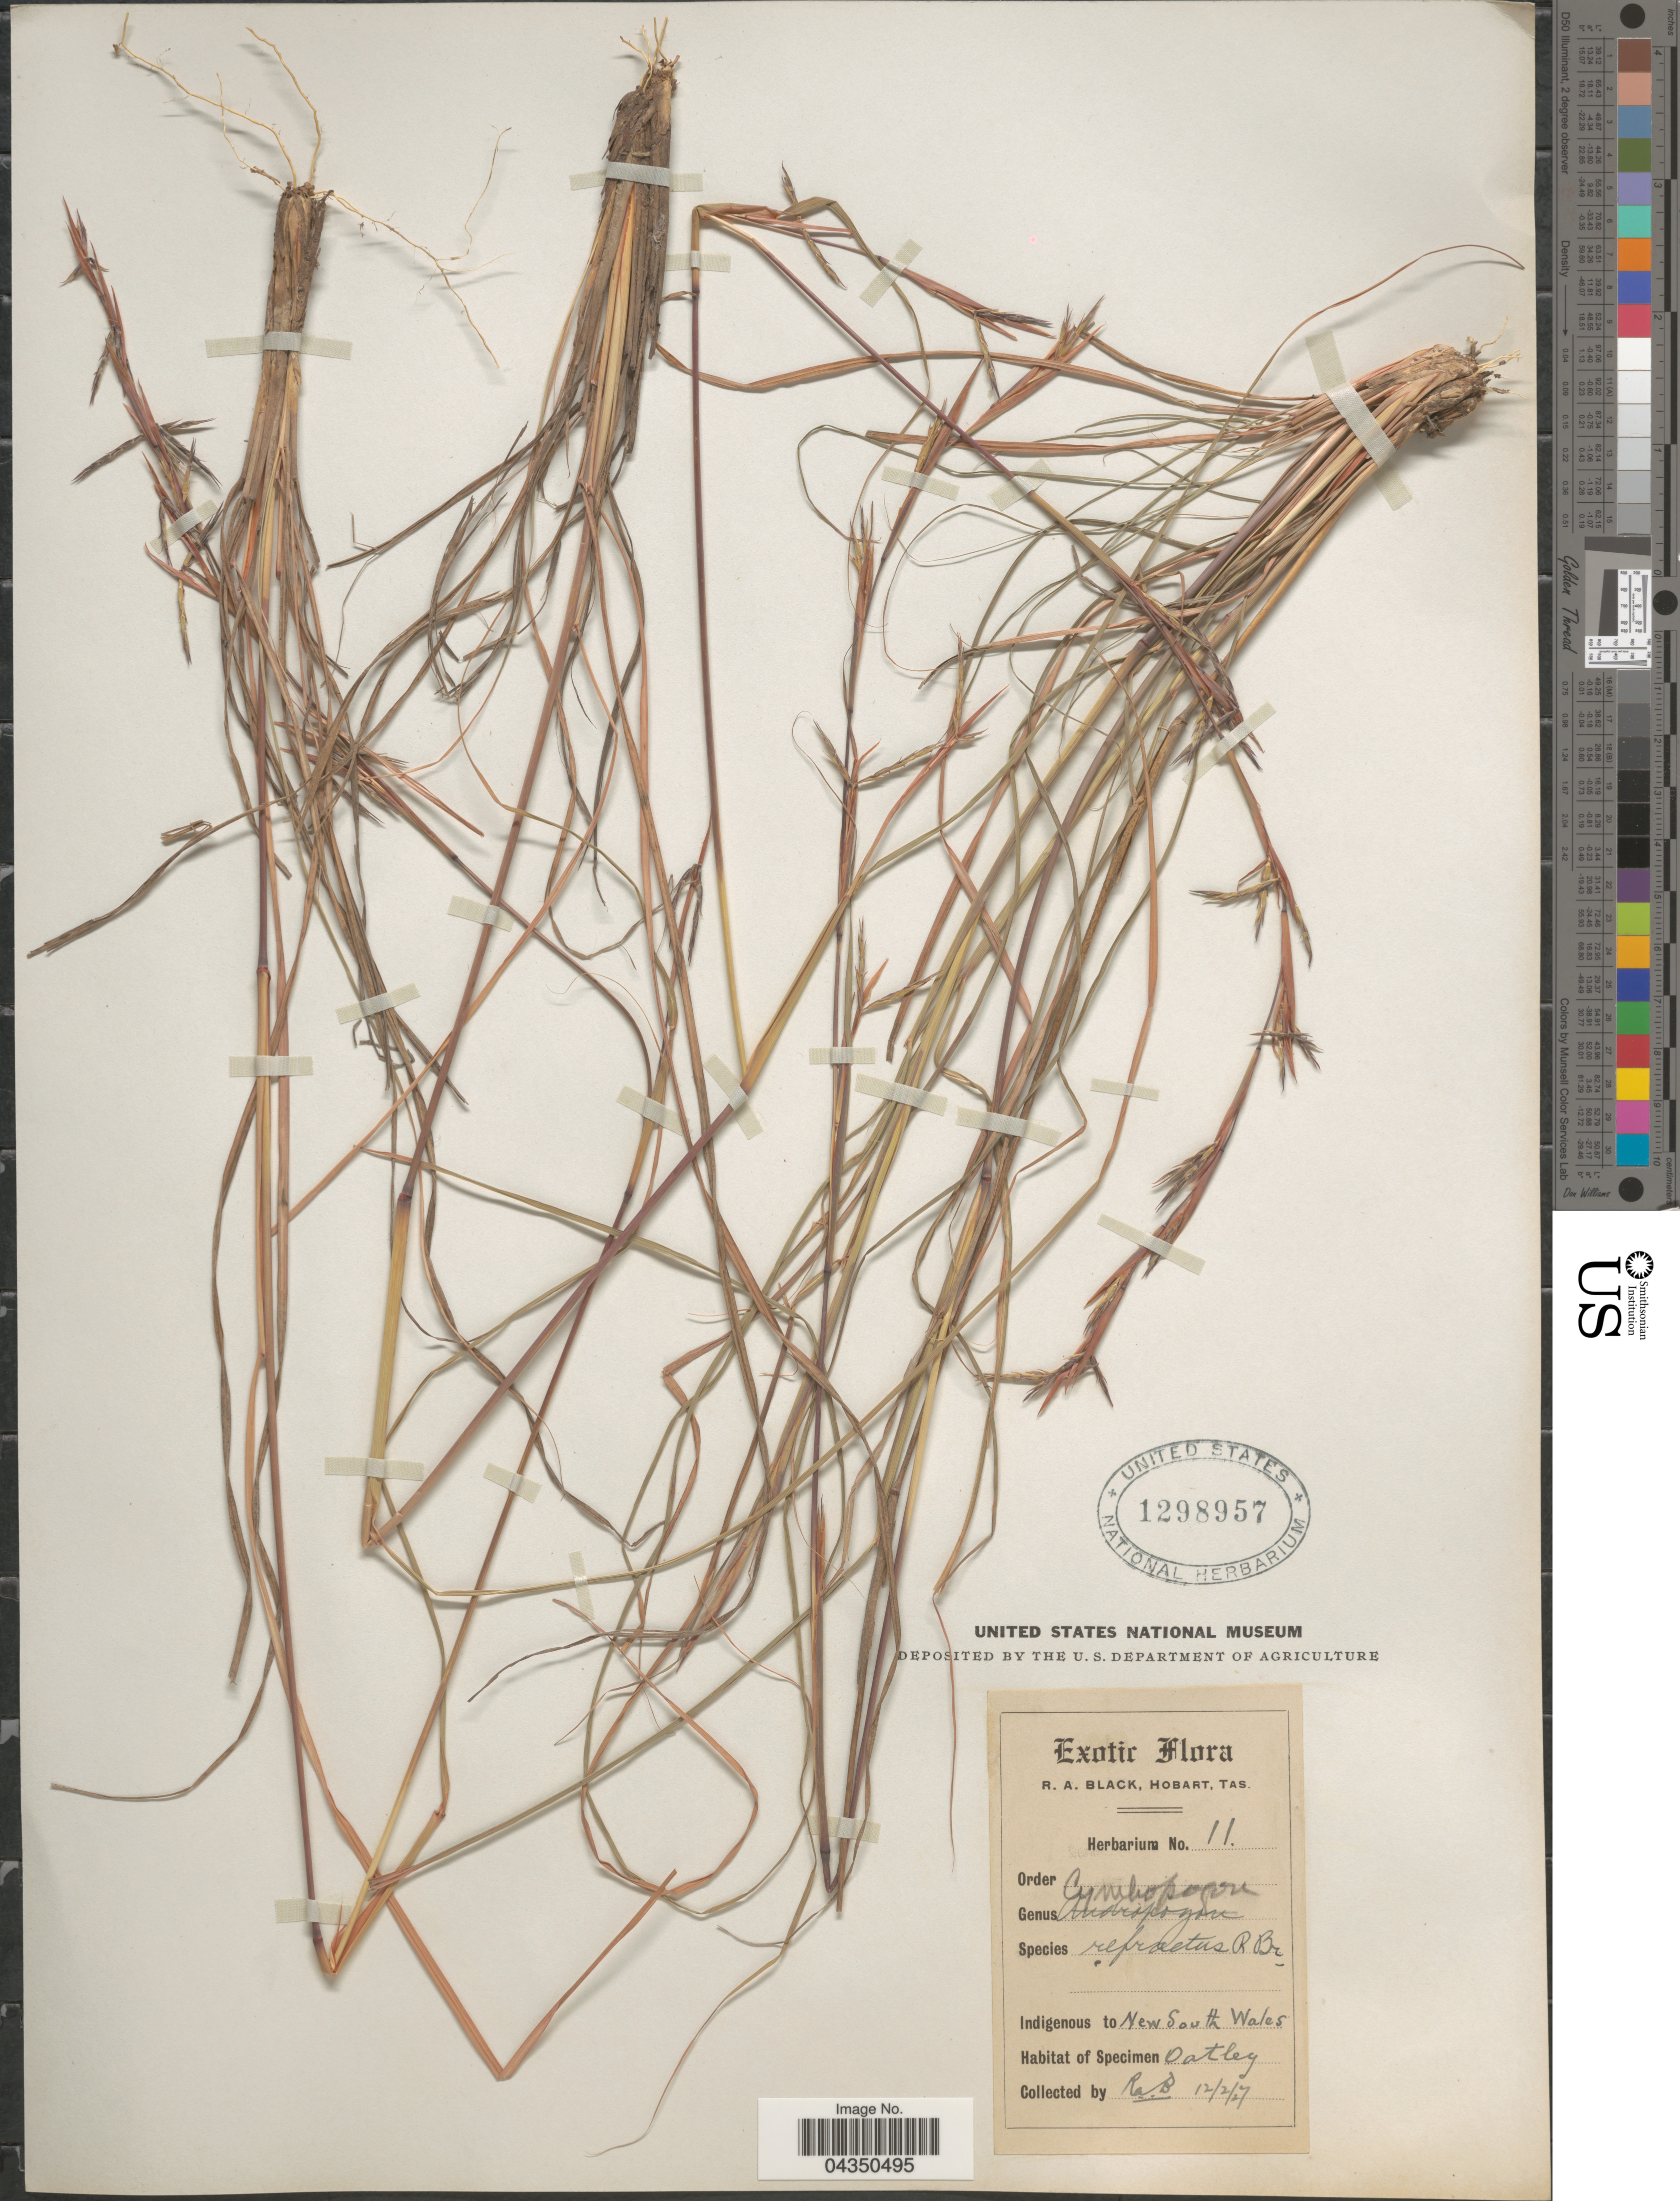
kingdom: Plantae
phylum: Tracheophyta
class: Liliopsida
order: Poales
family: Poaceae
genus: Cymbopogon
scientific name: Cymbopogon refractus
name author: (R. Br.) A. Camus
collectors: R. A. Black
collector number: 11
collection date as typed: Transcribed d/m/y: 12/2/27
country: Australia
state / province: New South Wales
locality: Oatley.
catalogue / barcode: US 1298957